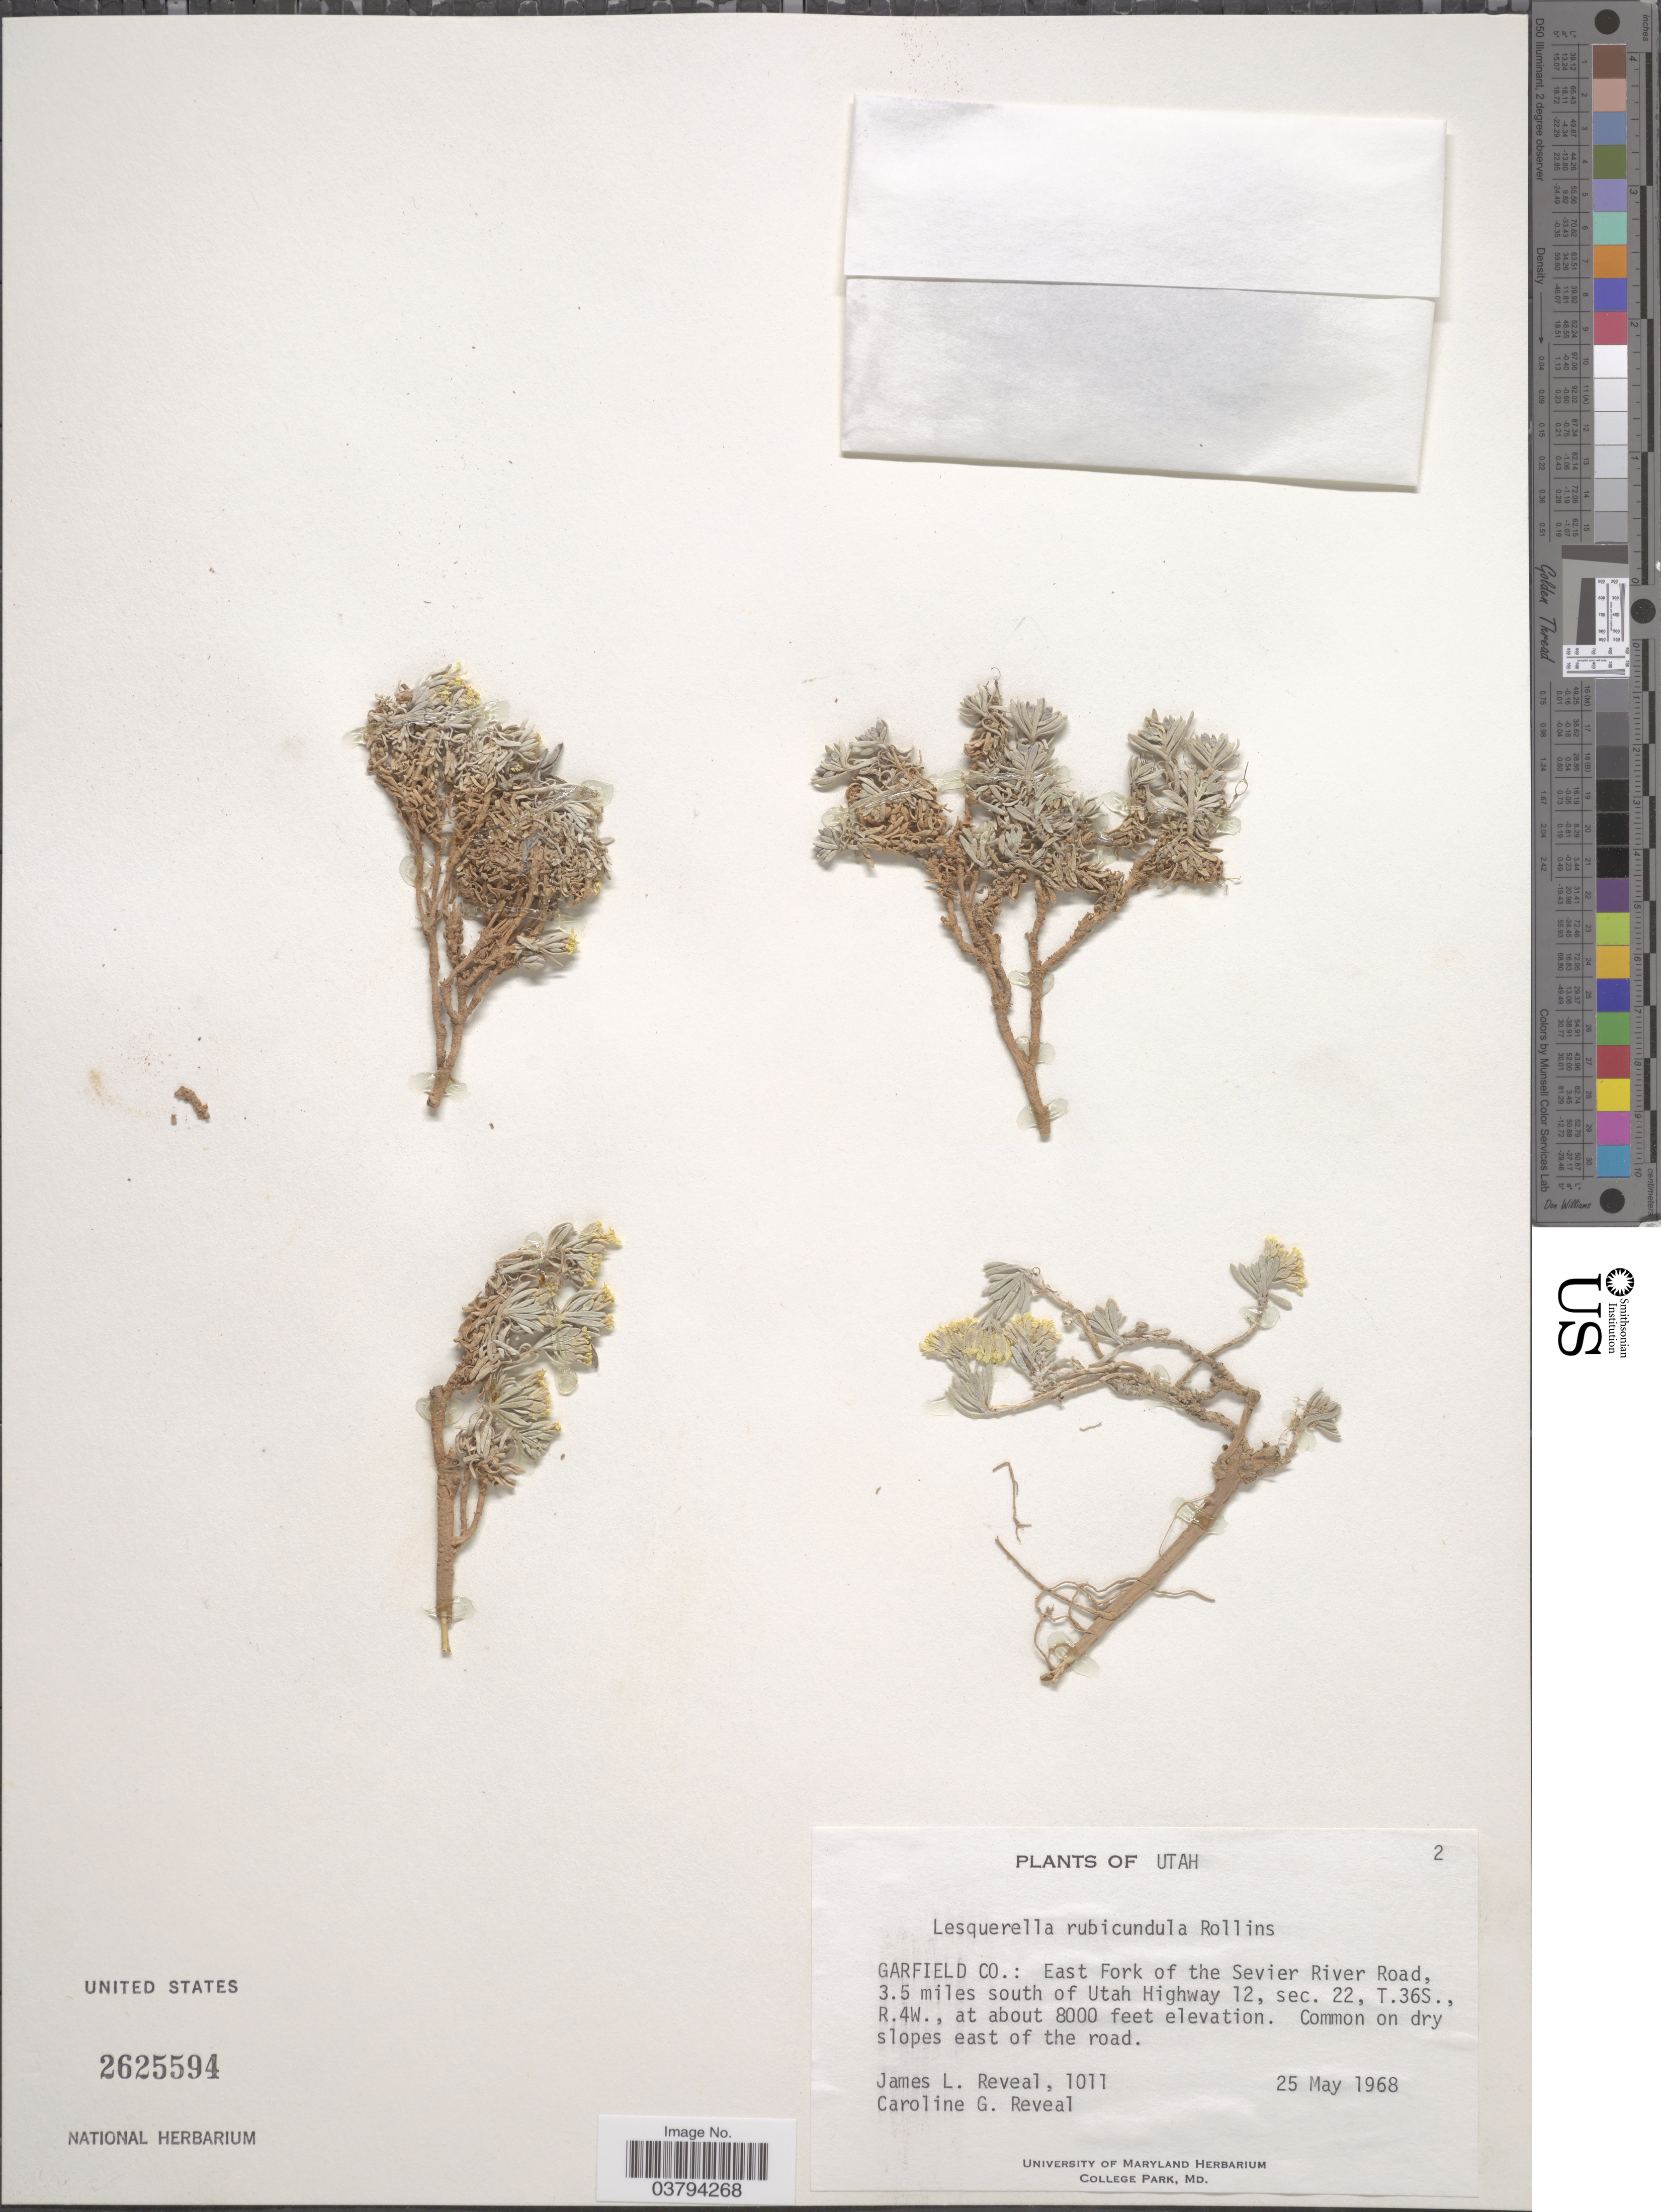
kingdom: Plantae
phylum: Tracheophyta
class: Magnoliopsida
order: Brassicales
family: Brassicaceae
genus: Lesquerella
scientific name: Lesquerella rubicundula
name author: Rollins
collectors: J. L. Reveal & C. G. Reveal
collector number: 1011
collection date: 1968-05-25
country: United States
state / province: Utah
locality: Garfield Co.: East Fork of the Sevier River Road, 3.5 miles south of Utah Highway 12, sec. 22, T.36S., R.4W. Common on dry slopes east of the road.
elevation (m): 2438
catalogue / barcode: US 2625594